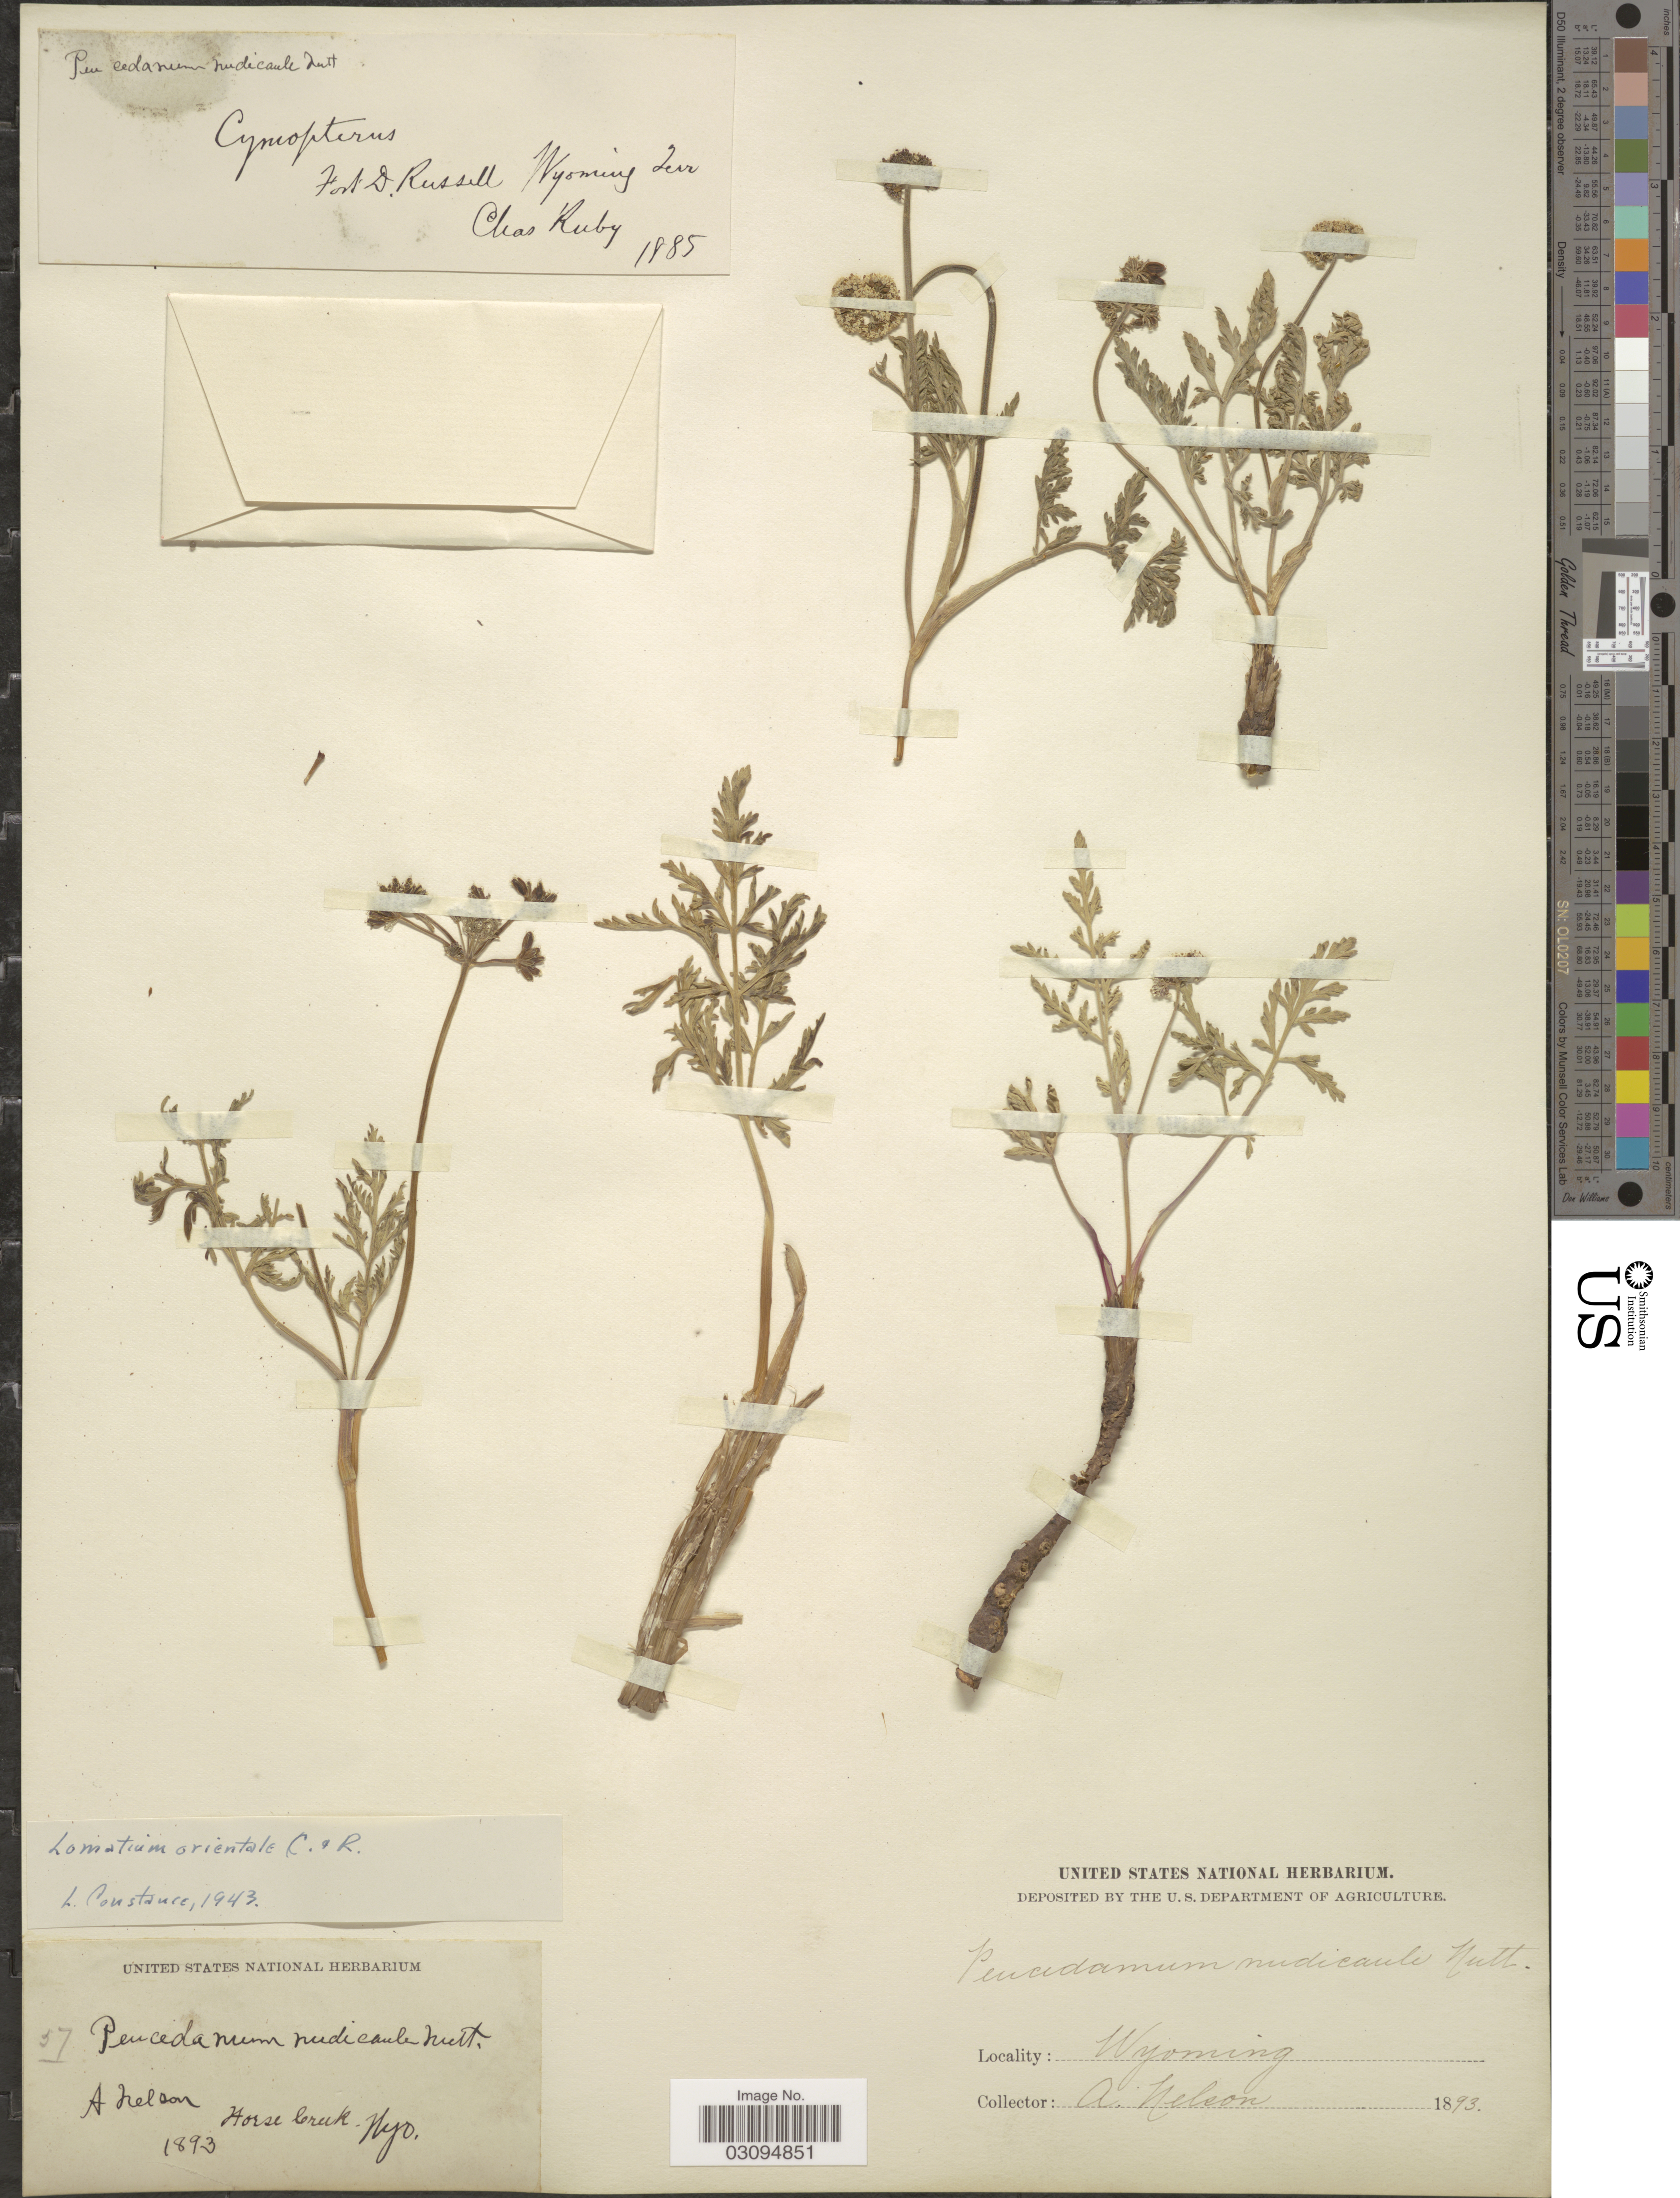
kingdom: Plantae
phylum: Tracheophyta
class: Magnoliopsida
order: Apiales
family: Apiaceae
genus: Lomatium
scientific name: Lomatium orientale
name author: J.M. Coult. & Rose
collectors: A. Nelson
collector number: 57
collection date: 1893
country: United States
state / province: Wyoming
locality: Horse creek.